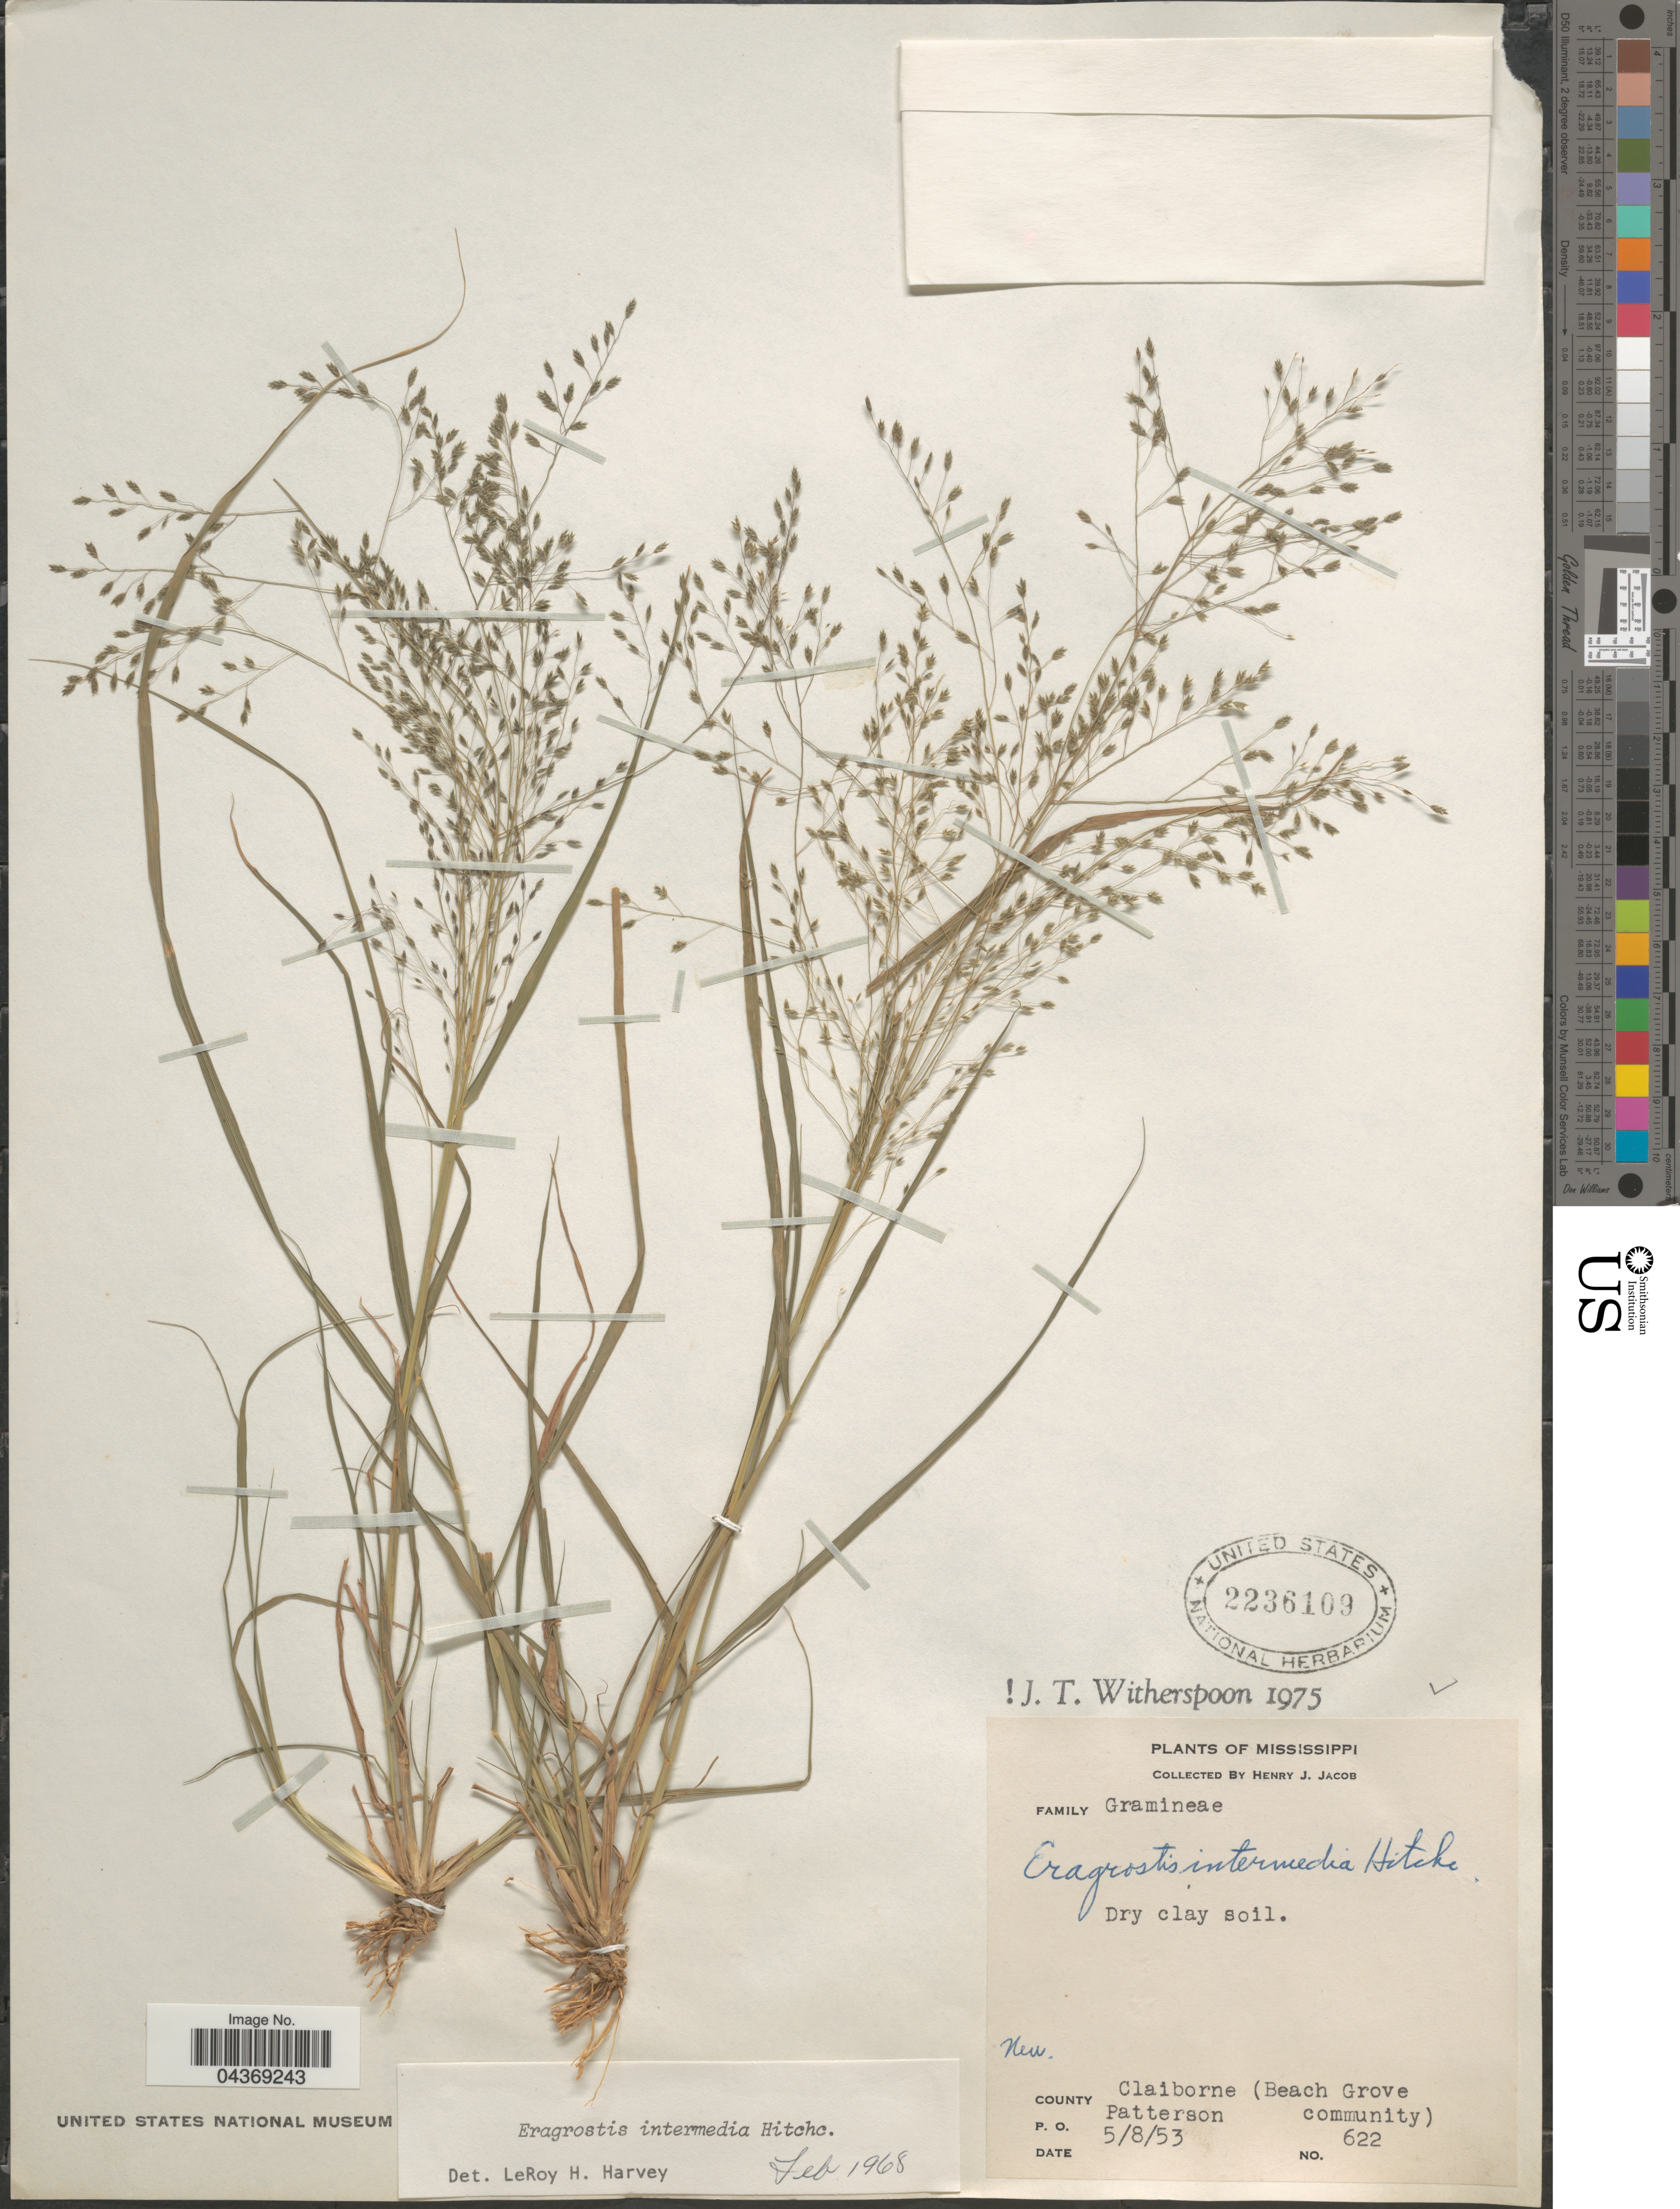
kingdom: Plantae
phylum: Tracheophyta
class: Liliopsida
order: Poales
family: Poaceae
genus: Eragrostis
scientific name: Eragrostis intermedia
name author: Hitchc.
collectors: H. Jacob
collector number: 622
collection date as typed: Transcribed d/m/y: 8/5/53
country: United States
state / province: Mississippi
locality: County Claiborne. Patterson. (Beach Grove community).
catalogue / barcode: US 2236109